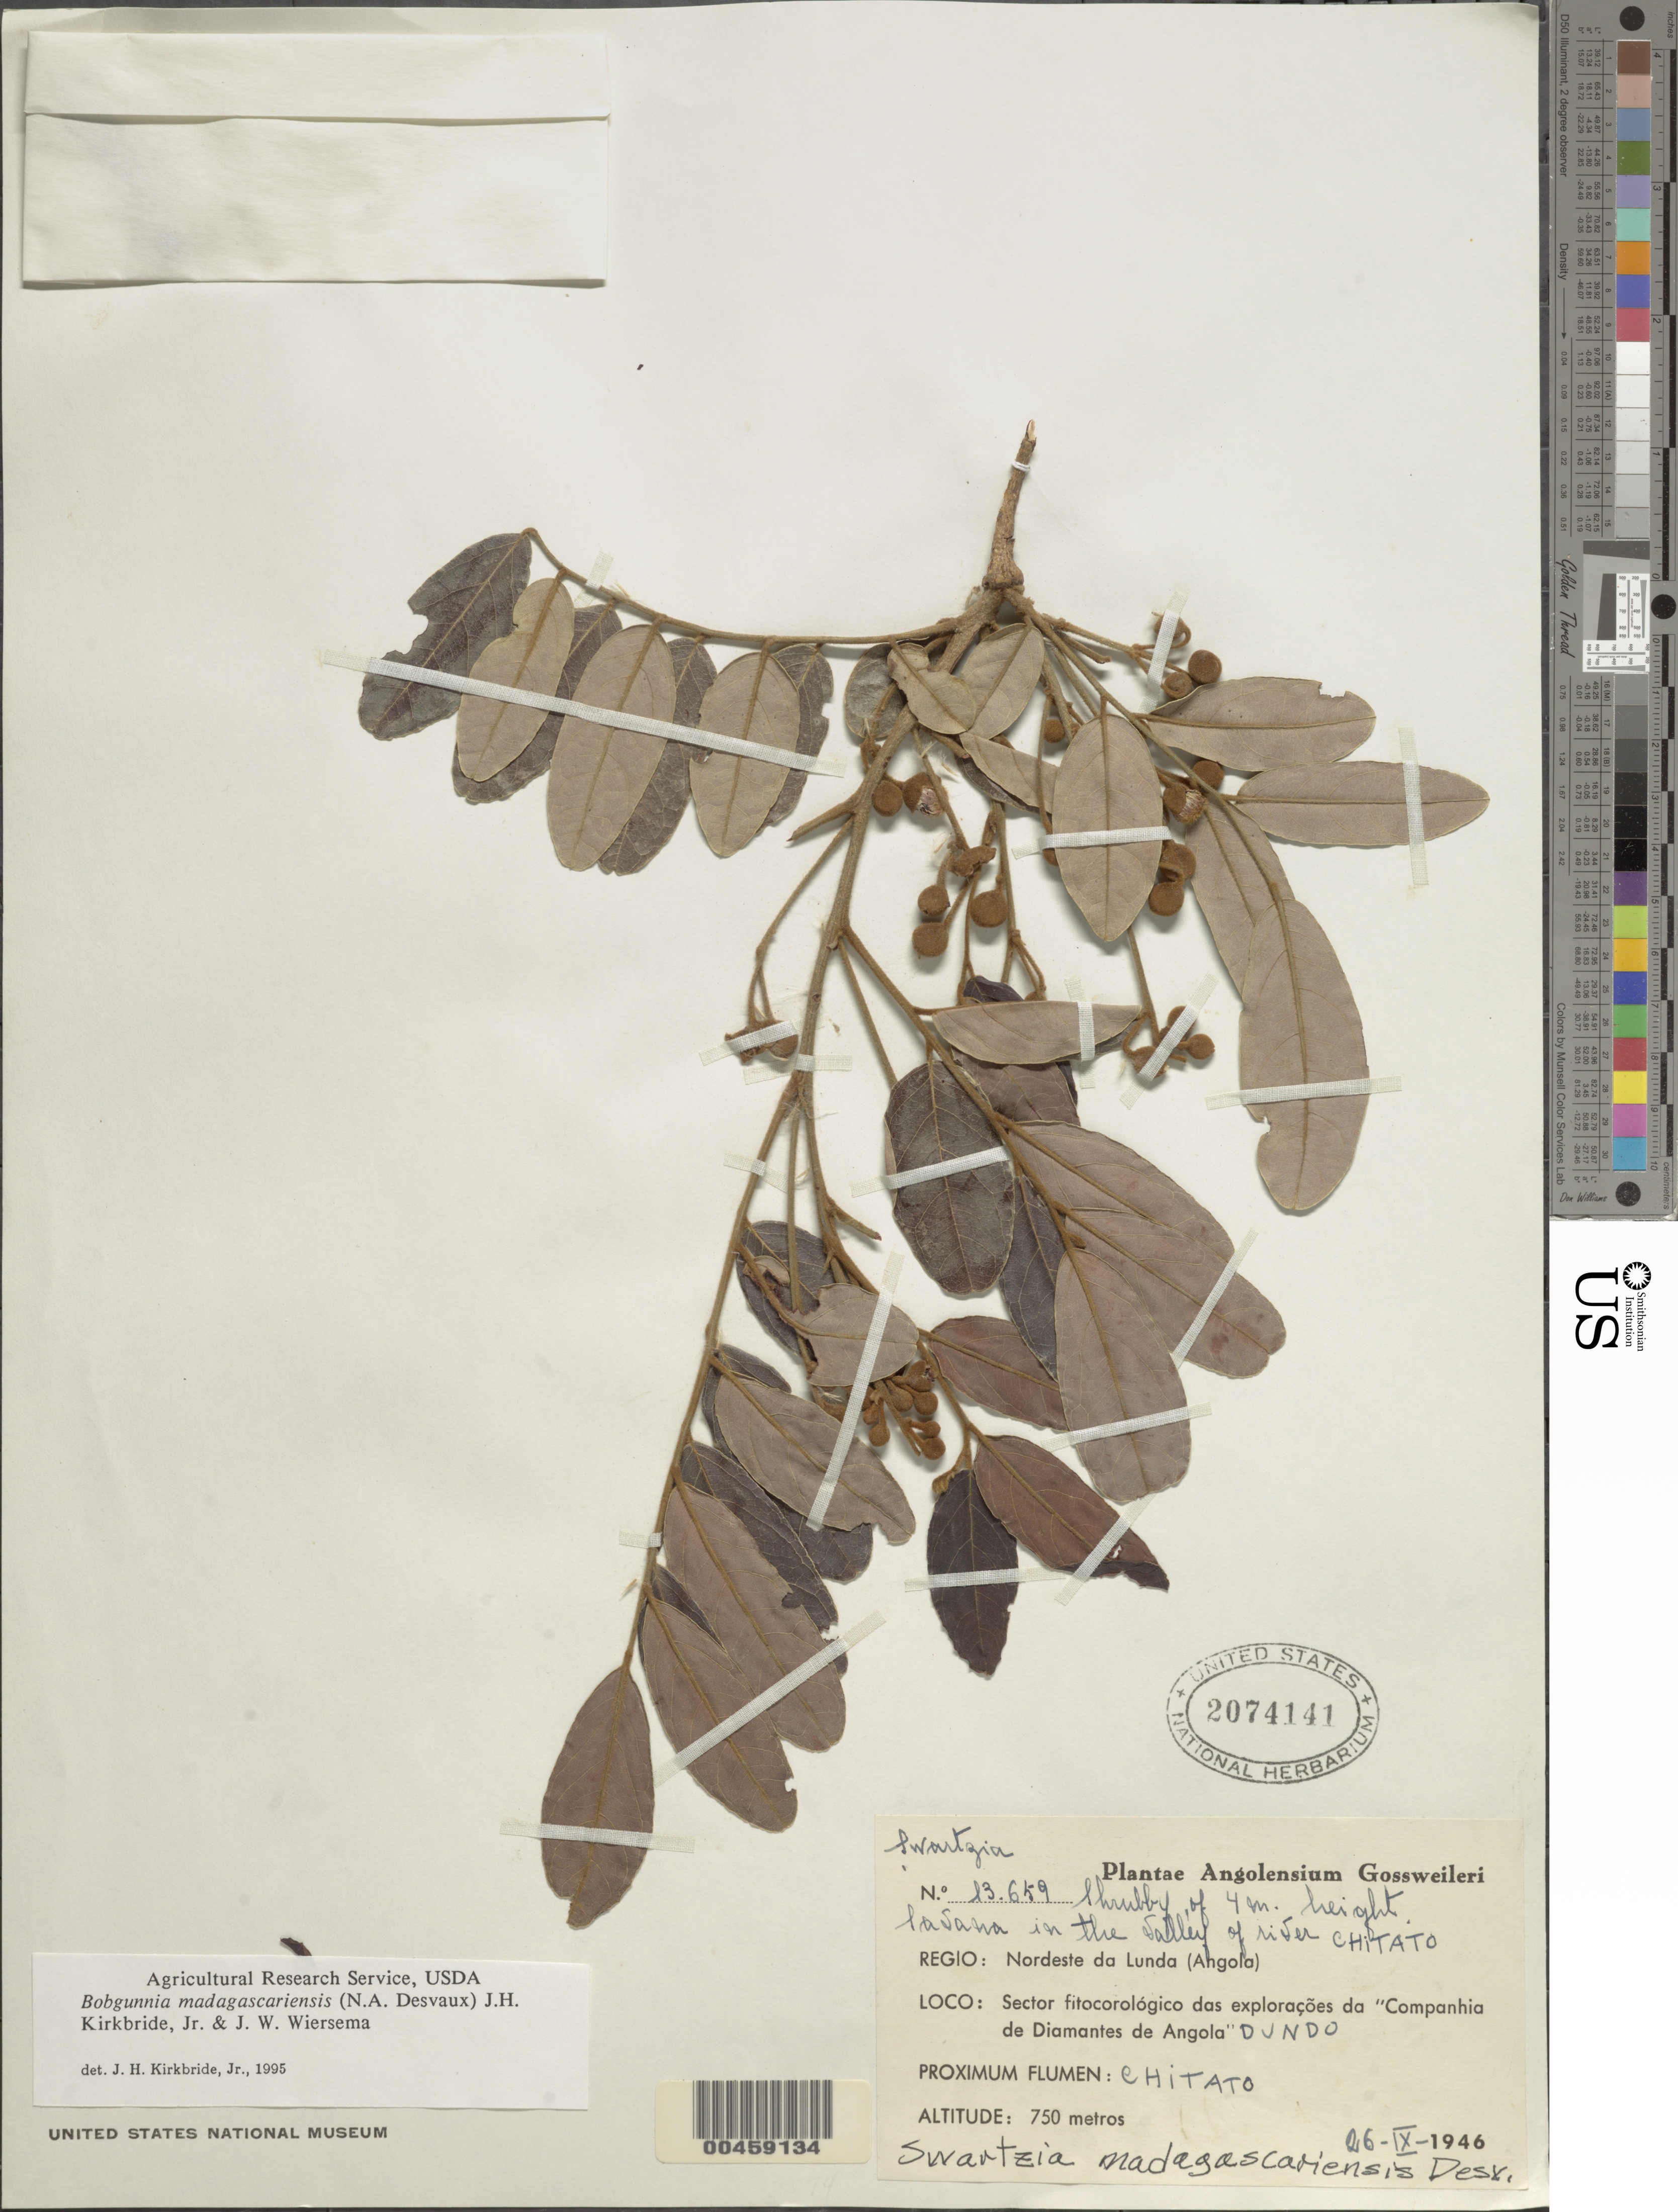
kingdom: Plantae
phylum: Tracheophyta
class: Magnoliopsida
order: Fabales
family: Fabaceae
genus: Bobgunnia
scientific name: Bobgunnia madagascarensis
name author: (Desv.) J.H. Kirkbr. & Wiersema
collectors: J. Gossweiler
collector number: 13659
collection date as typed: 26 Sep 1946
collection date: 1946-09-26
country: Angola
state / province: Lunda Norte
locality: Dundo; "Companhia de Diamantes de Angola"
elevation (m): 750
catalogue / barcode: US 2074141